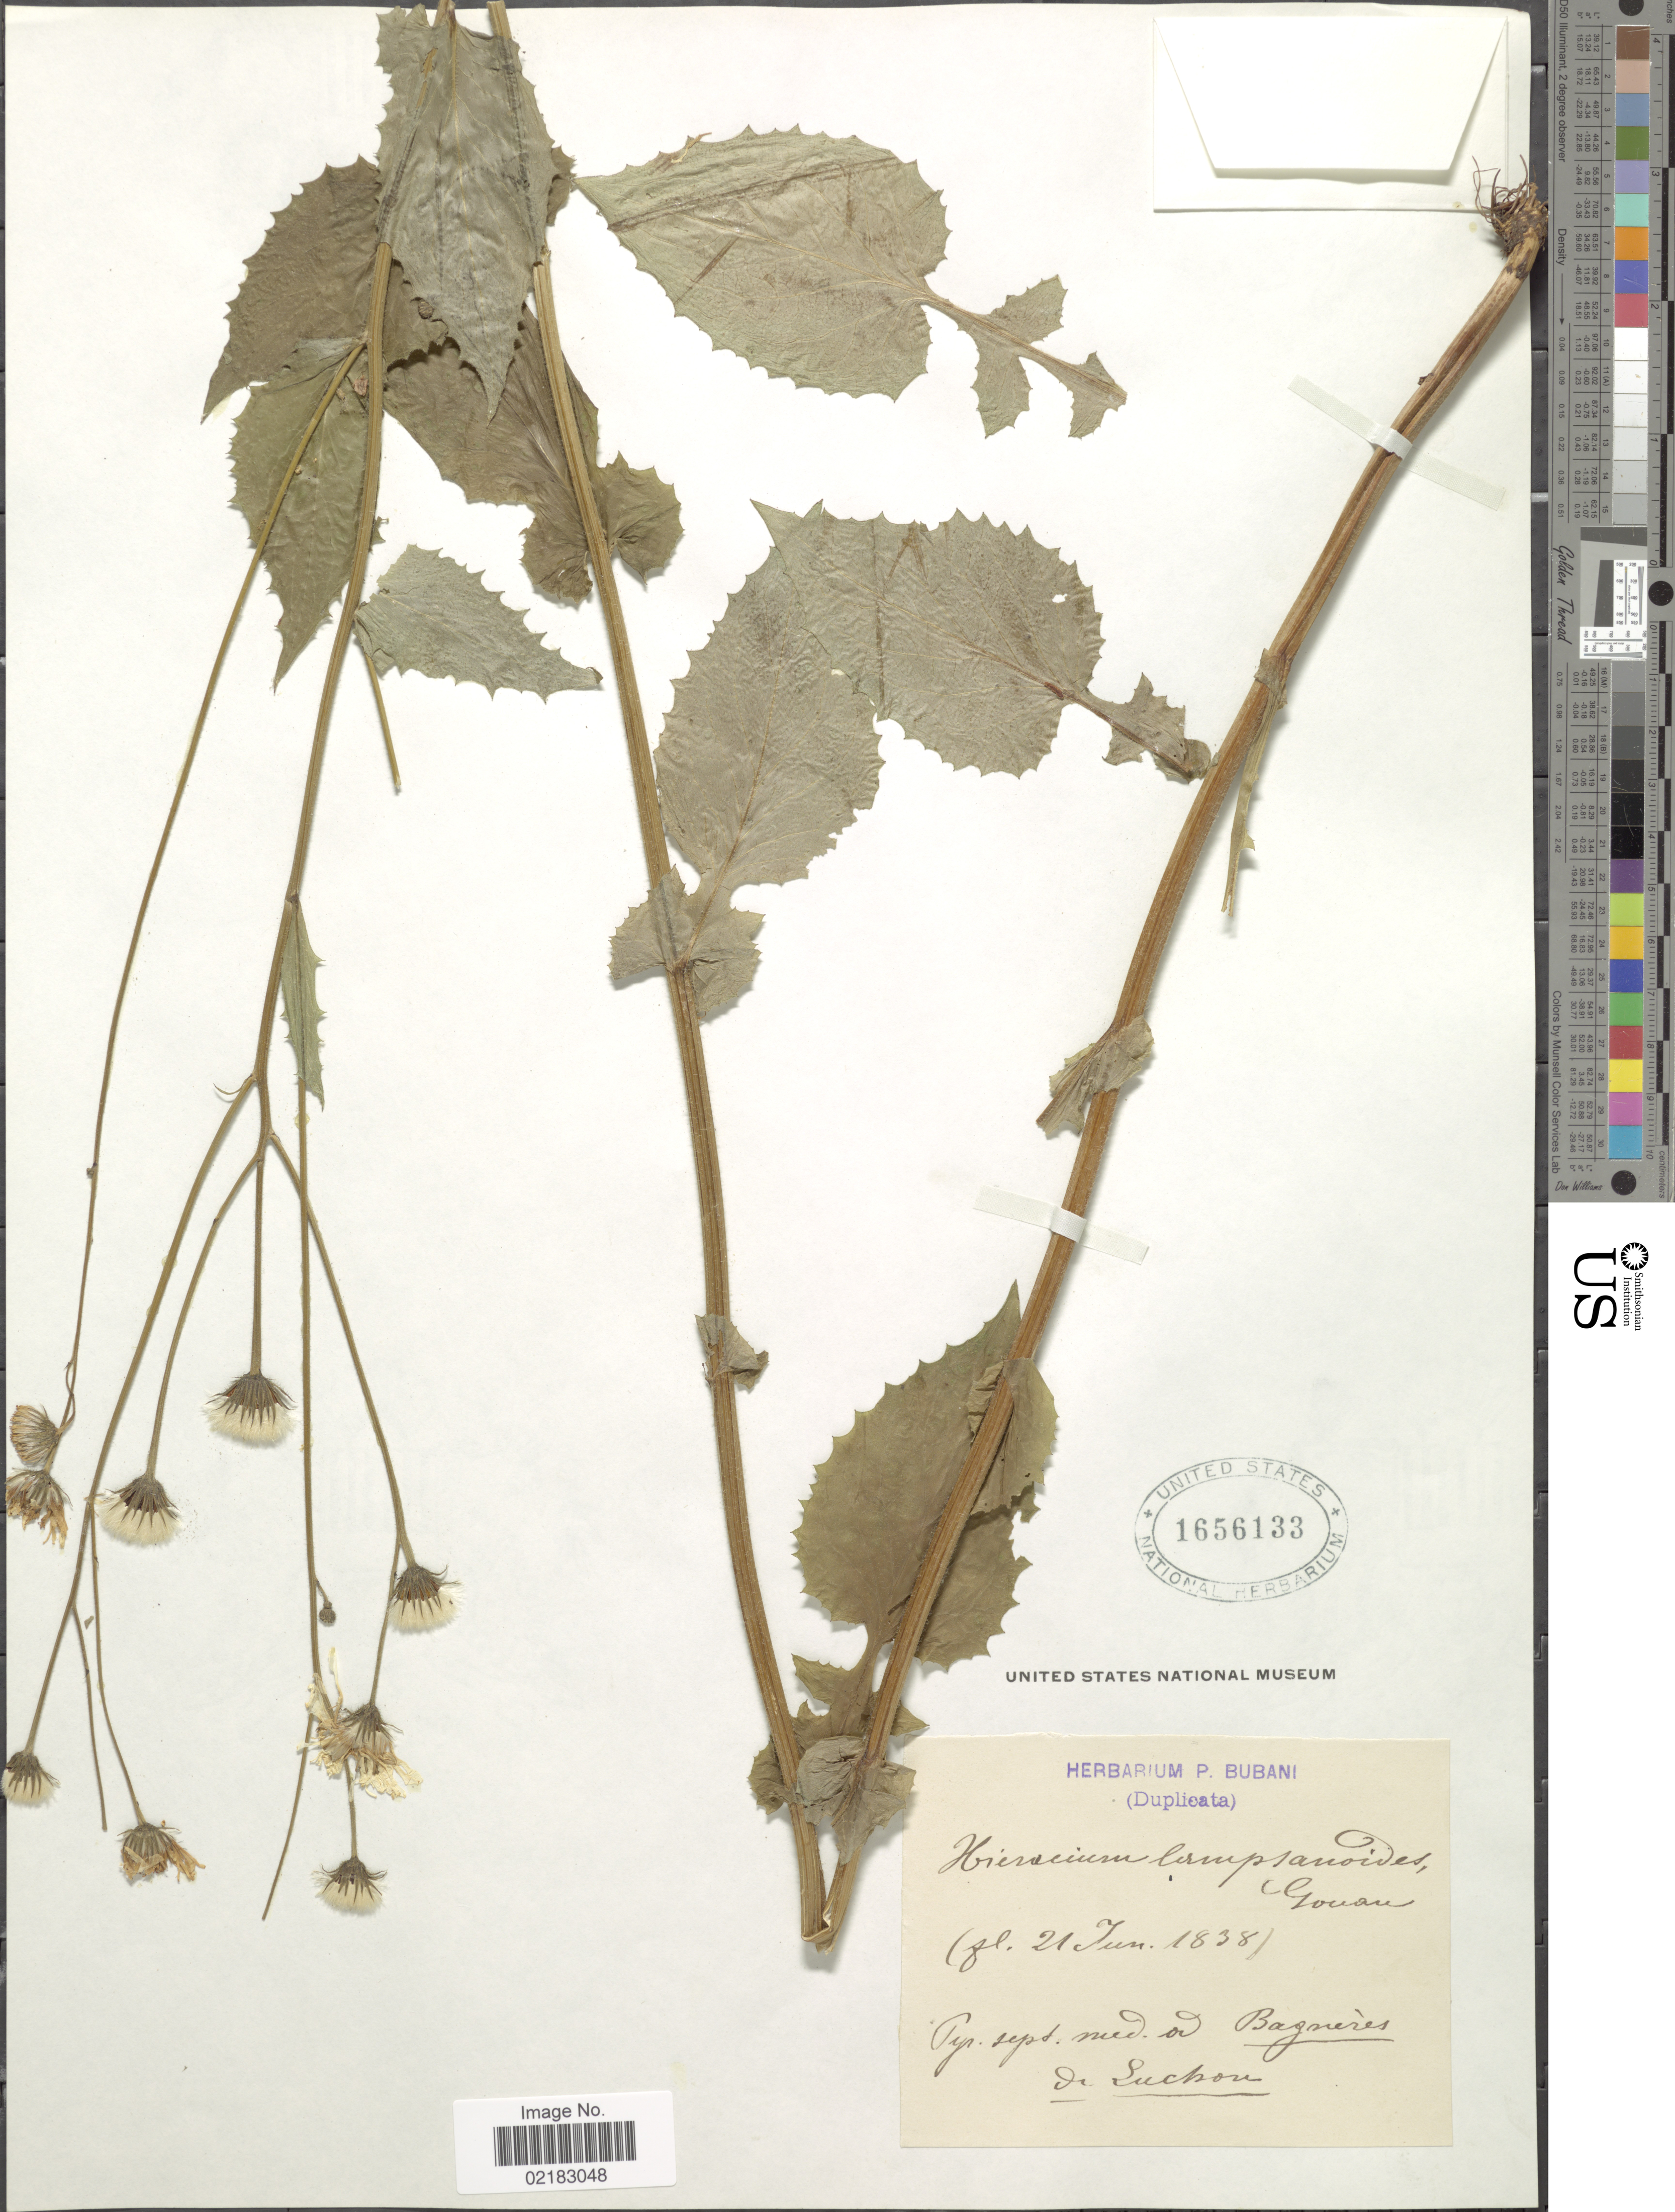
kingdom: Plantae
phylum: Tracheophyta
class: Magnoliopsida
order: Asterales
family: Asteraceae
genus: Crepis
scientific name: Crepis lampsanoides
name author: (Gouan) Tausch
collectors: Luchon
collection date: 1838-06-21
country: France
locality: bagneres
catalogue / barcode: US 1656133